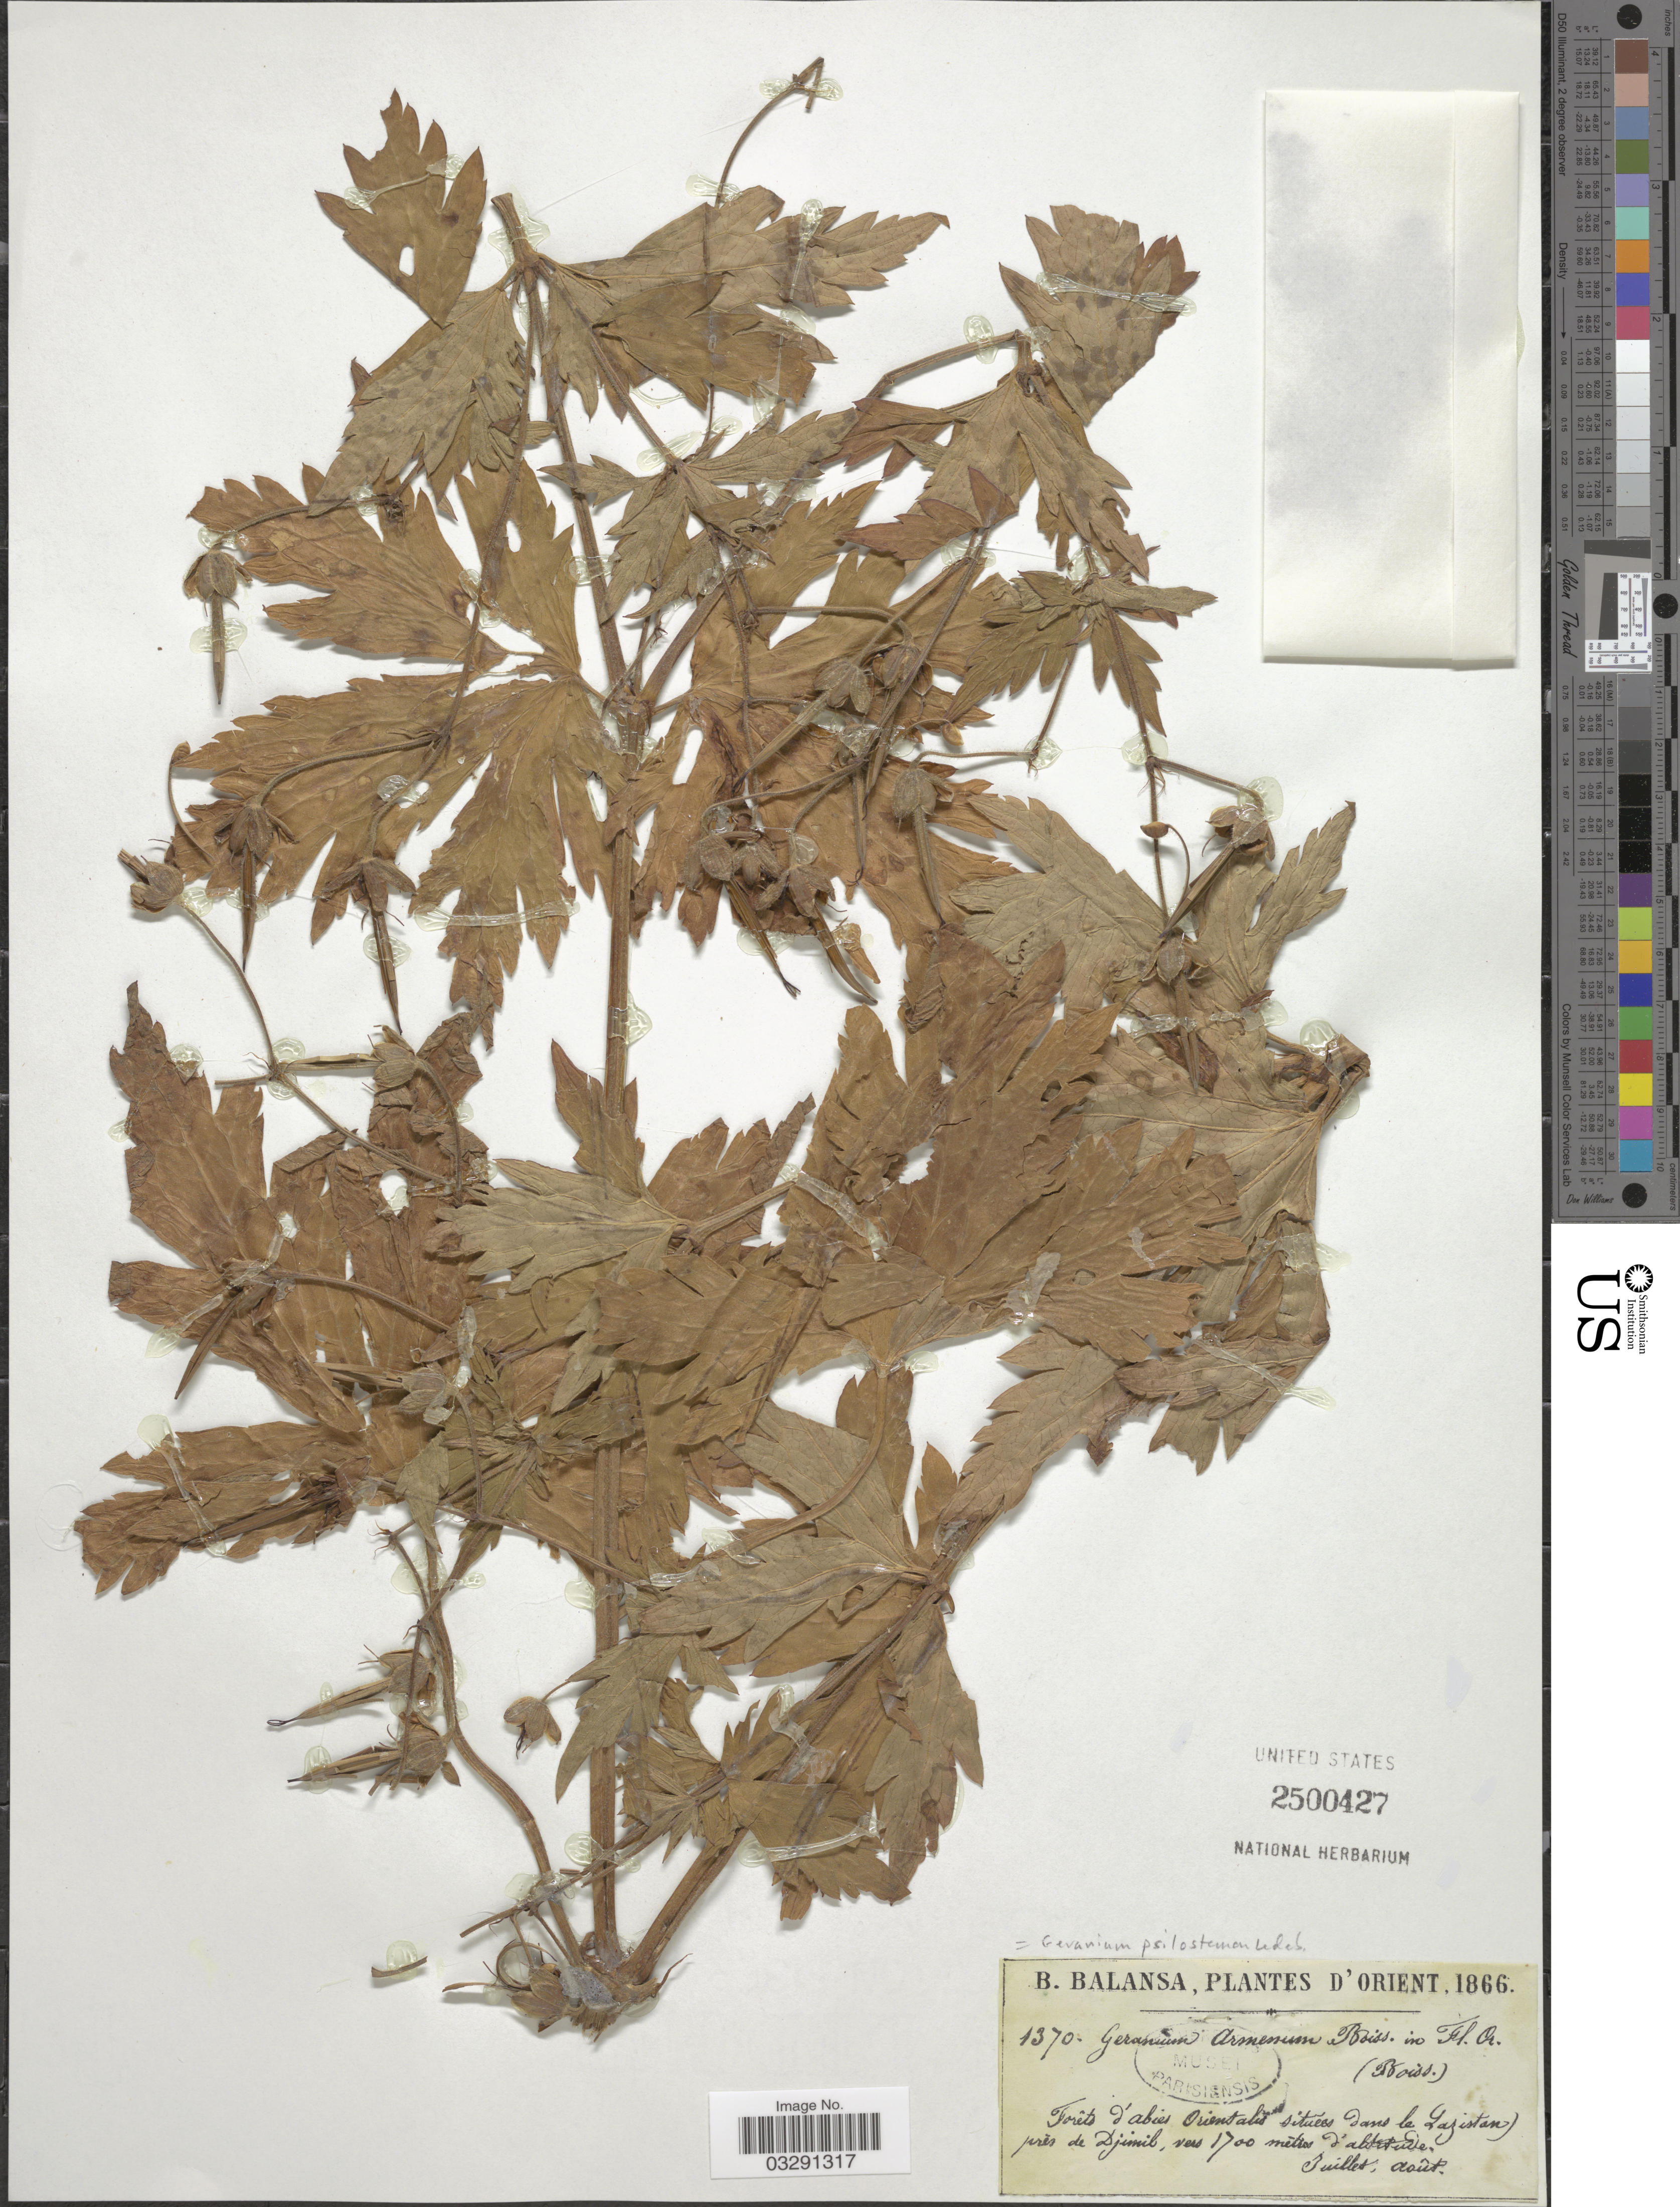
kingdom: Plantae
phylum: Tracheophyta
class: Magnoliopsida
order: Geraniales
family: Geraniaceae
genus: Geranium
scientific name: Geranium psilostemon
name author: Ledeb.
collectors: B. Balansa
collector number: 1370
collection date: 1866-07/1866-08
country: Turkey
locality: D'Orient, Forêts d'abies Orientalis situees dans le Lazistan près de Djimil.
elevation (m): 1700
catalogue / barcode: US 2500427